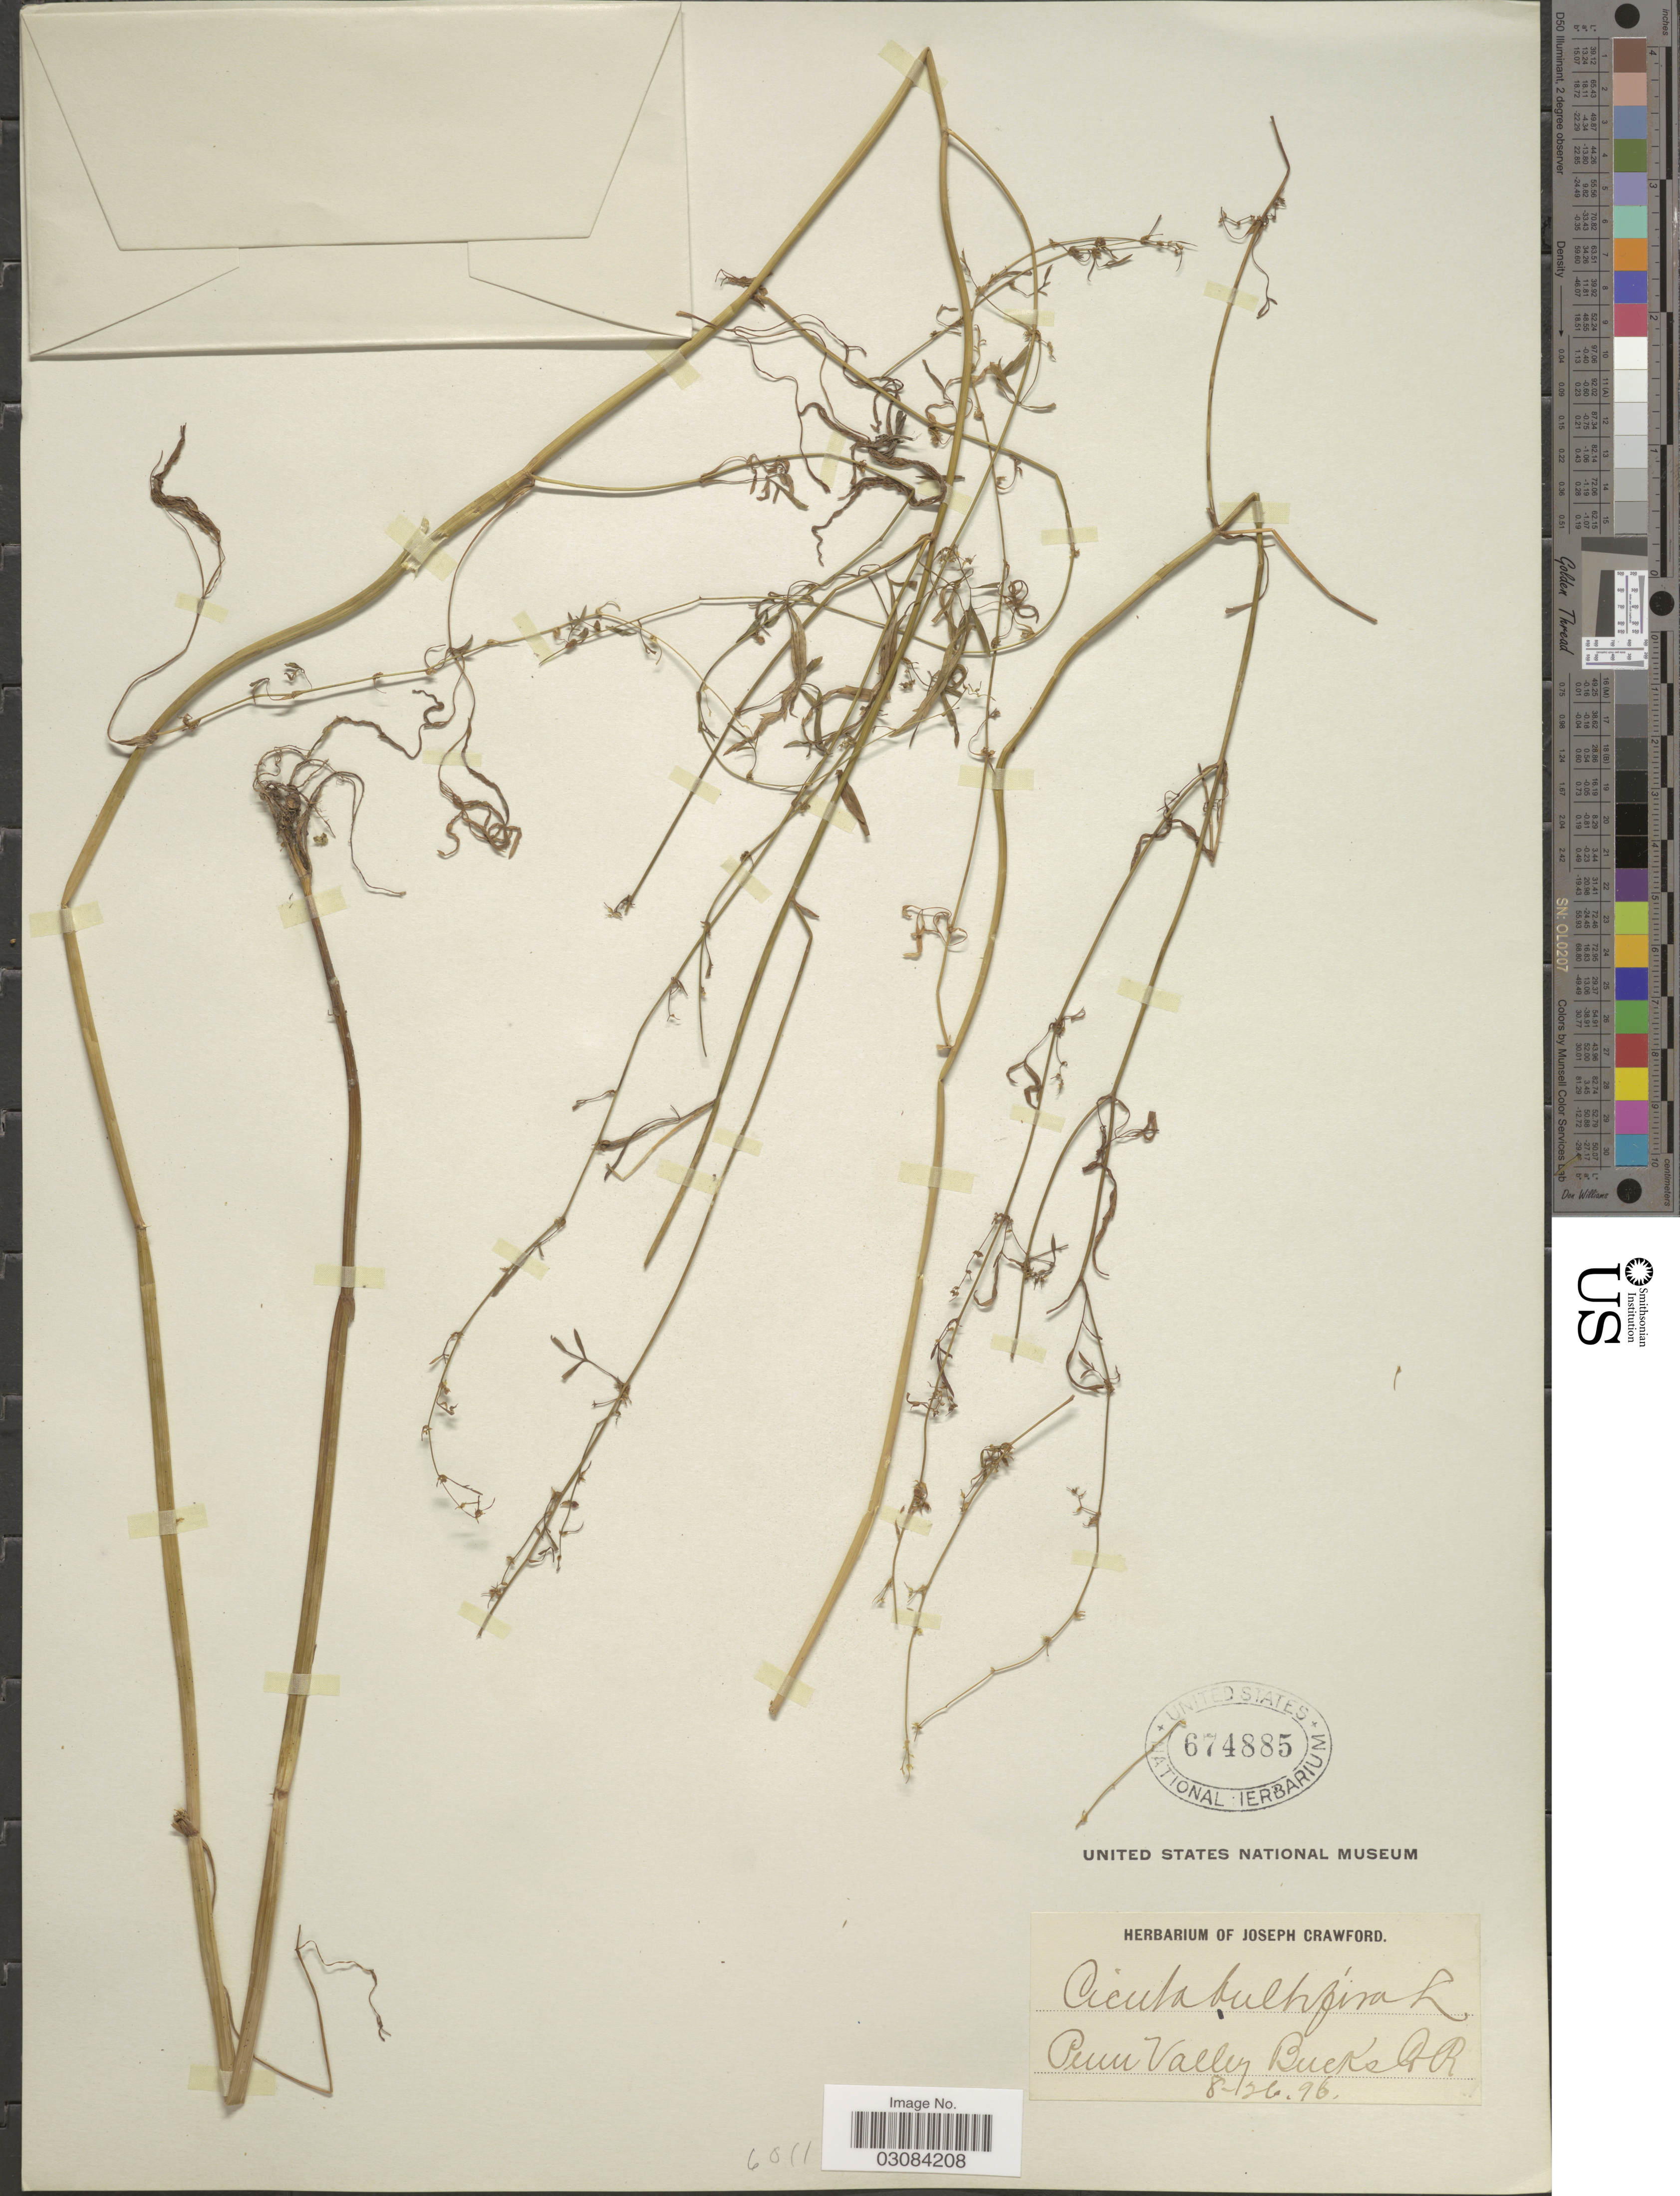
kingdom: Plantae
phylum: Tracheophyta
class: Magnoliopsida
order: Apiales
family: Apiaceae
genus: Cicuta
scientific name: Cicuta bulbifera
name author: L.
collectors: J. Crawford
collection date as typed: Transcribed d/m/y: 26/8/96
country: United States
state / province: Pennsylvania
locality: Penn Valley Bucks Co.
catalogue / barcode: US 674885